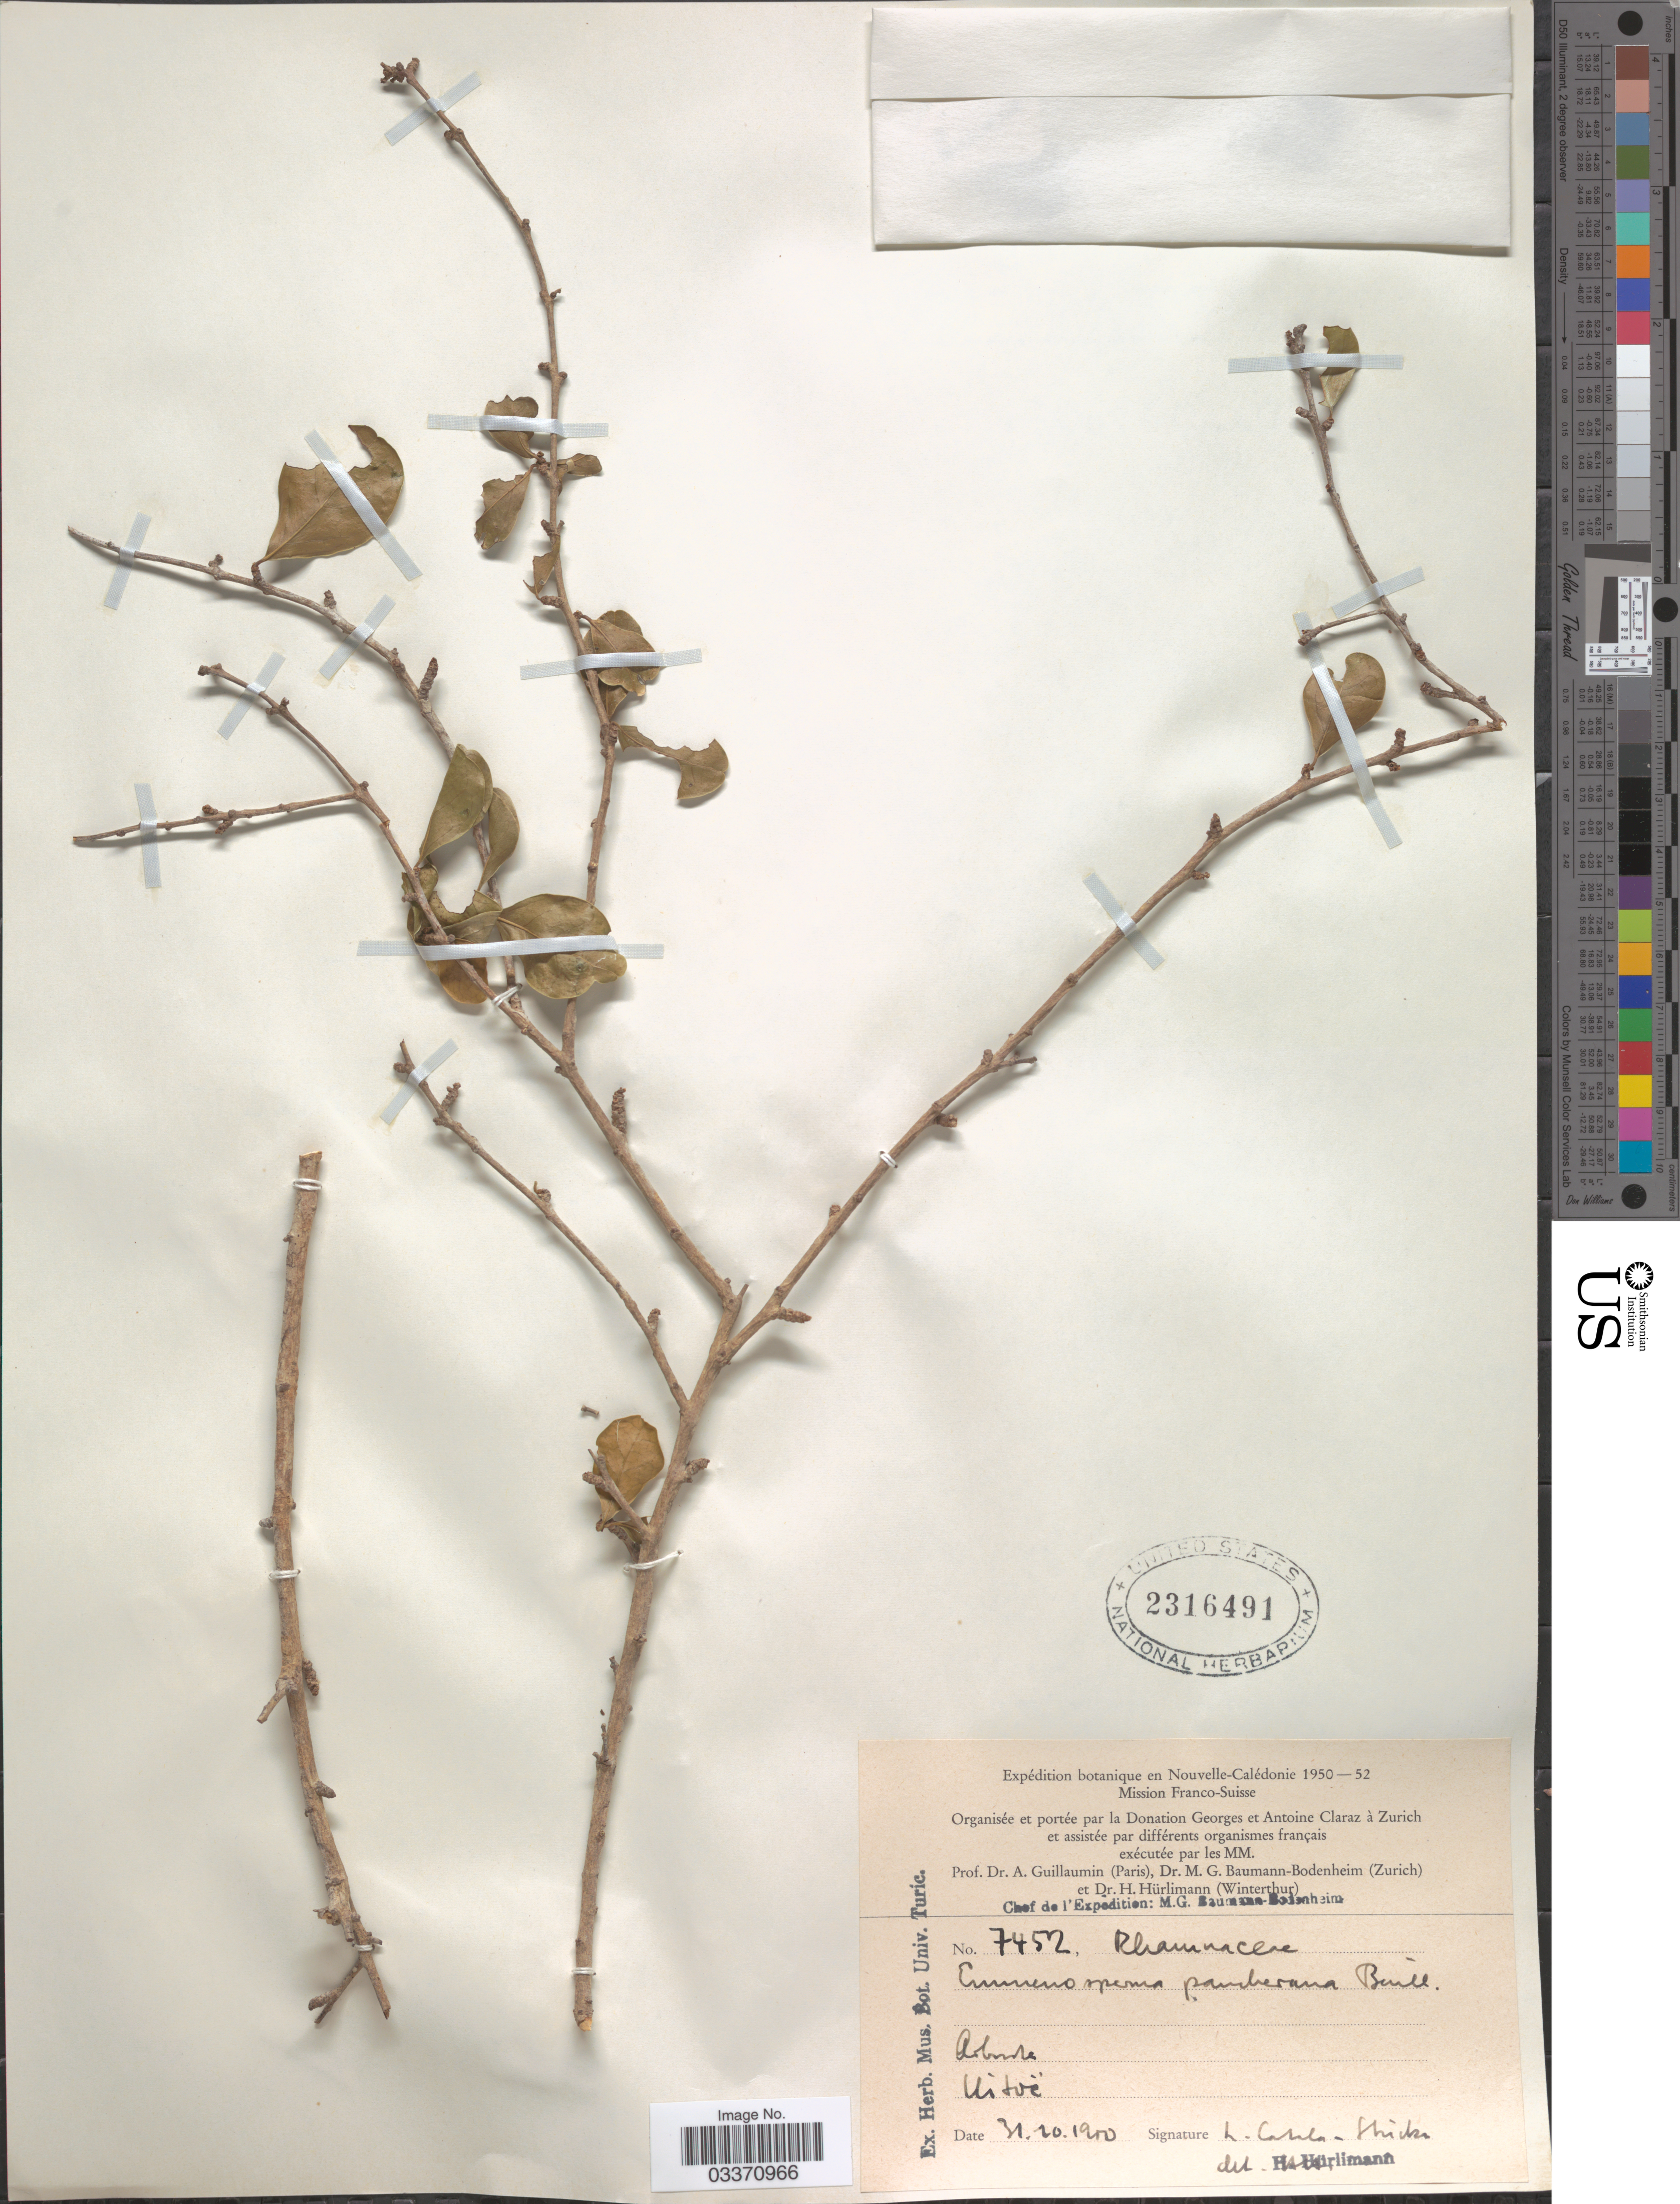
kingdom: Plantae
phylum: Tracheophyta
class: Magnoliopsida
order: Rosales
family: Rhamnaceae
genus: Emmenosperma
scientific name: Emmenosperma pancherianum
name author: Baill.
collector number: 7452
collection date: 1950-10-31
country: New Caledonia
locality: Uitoë.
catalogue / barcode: US 2316491